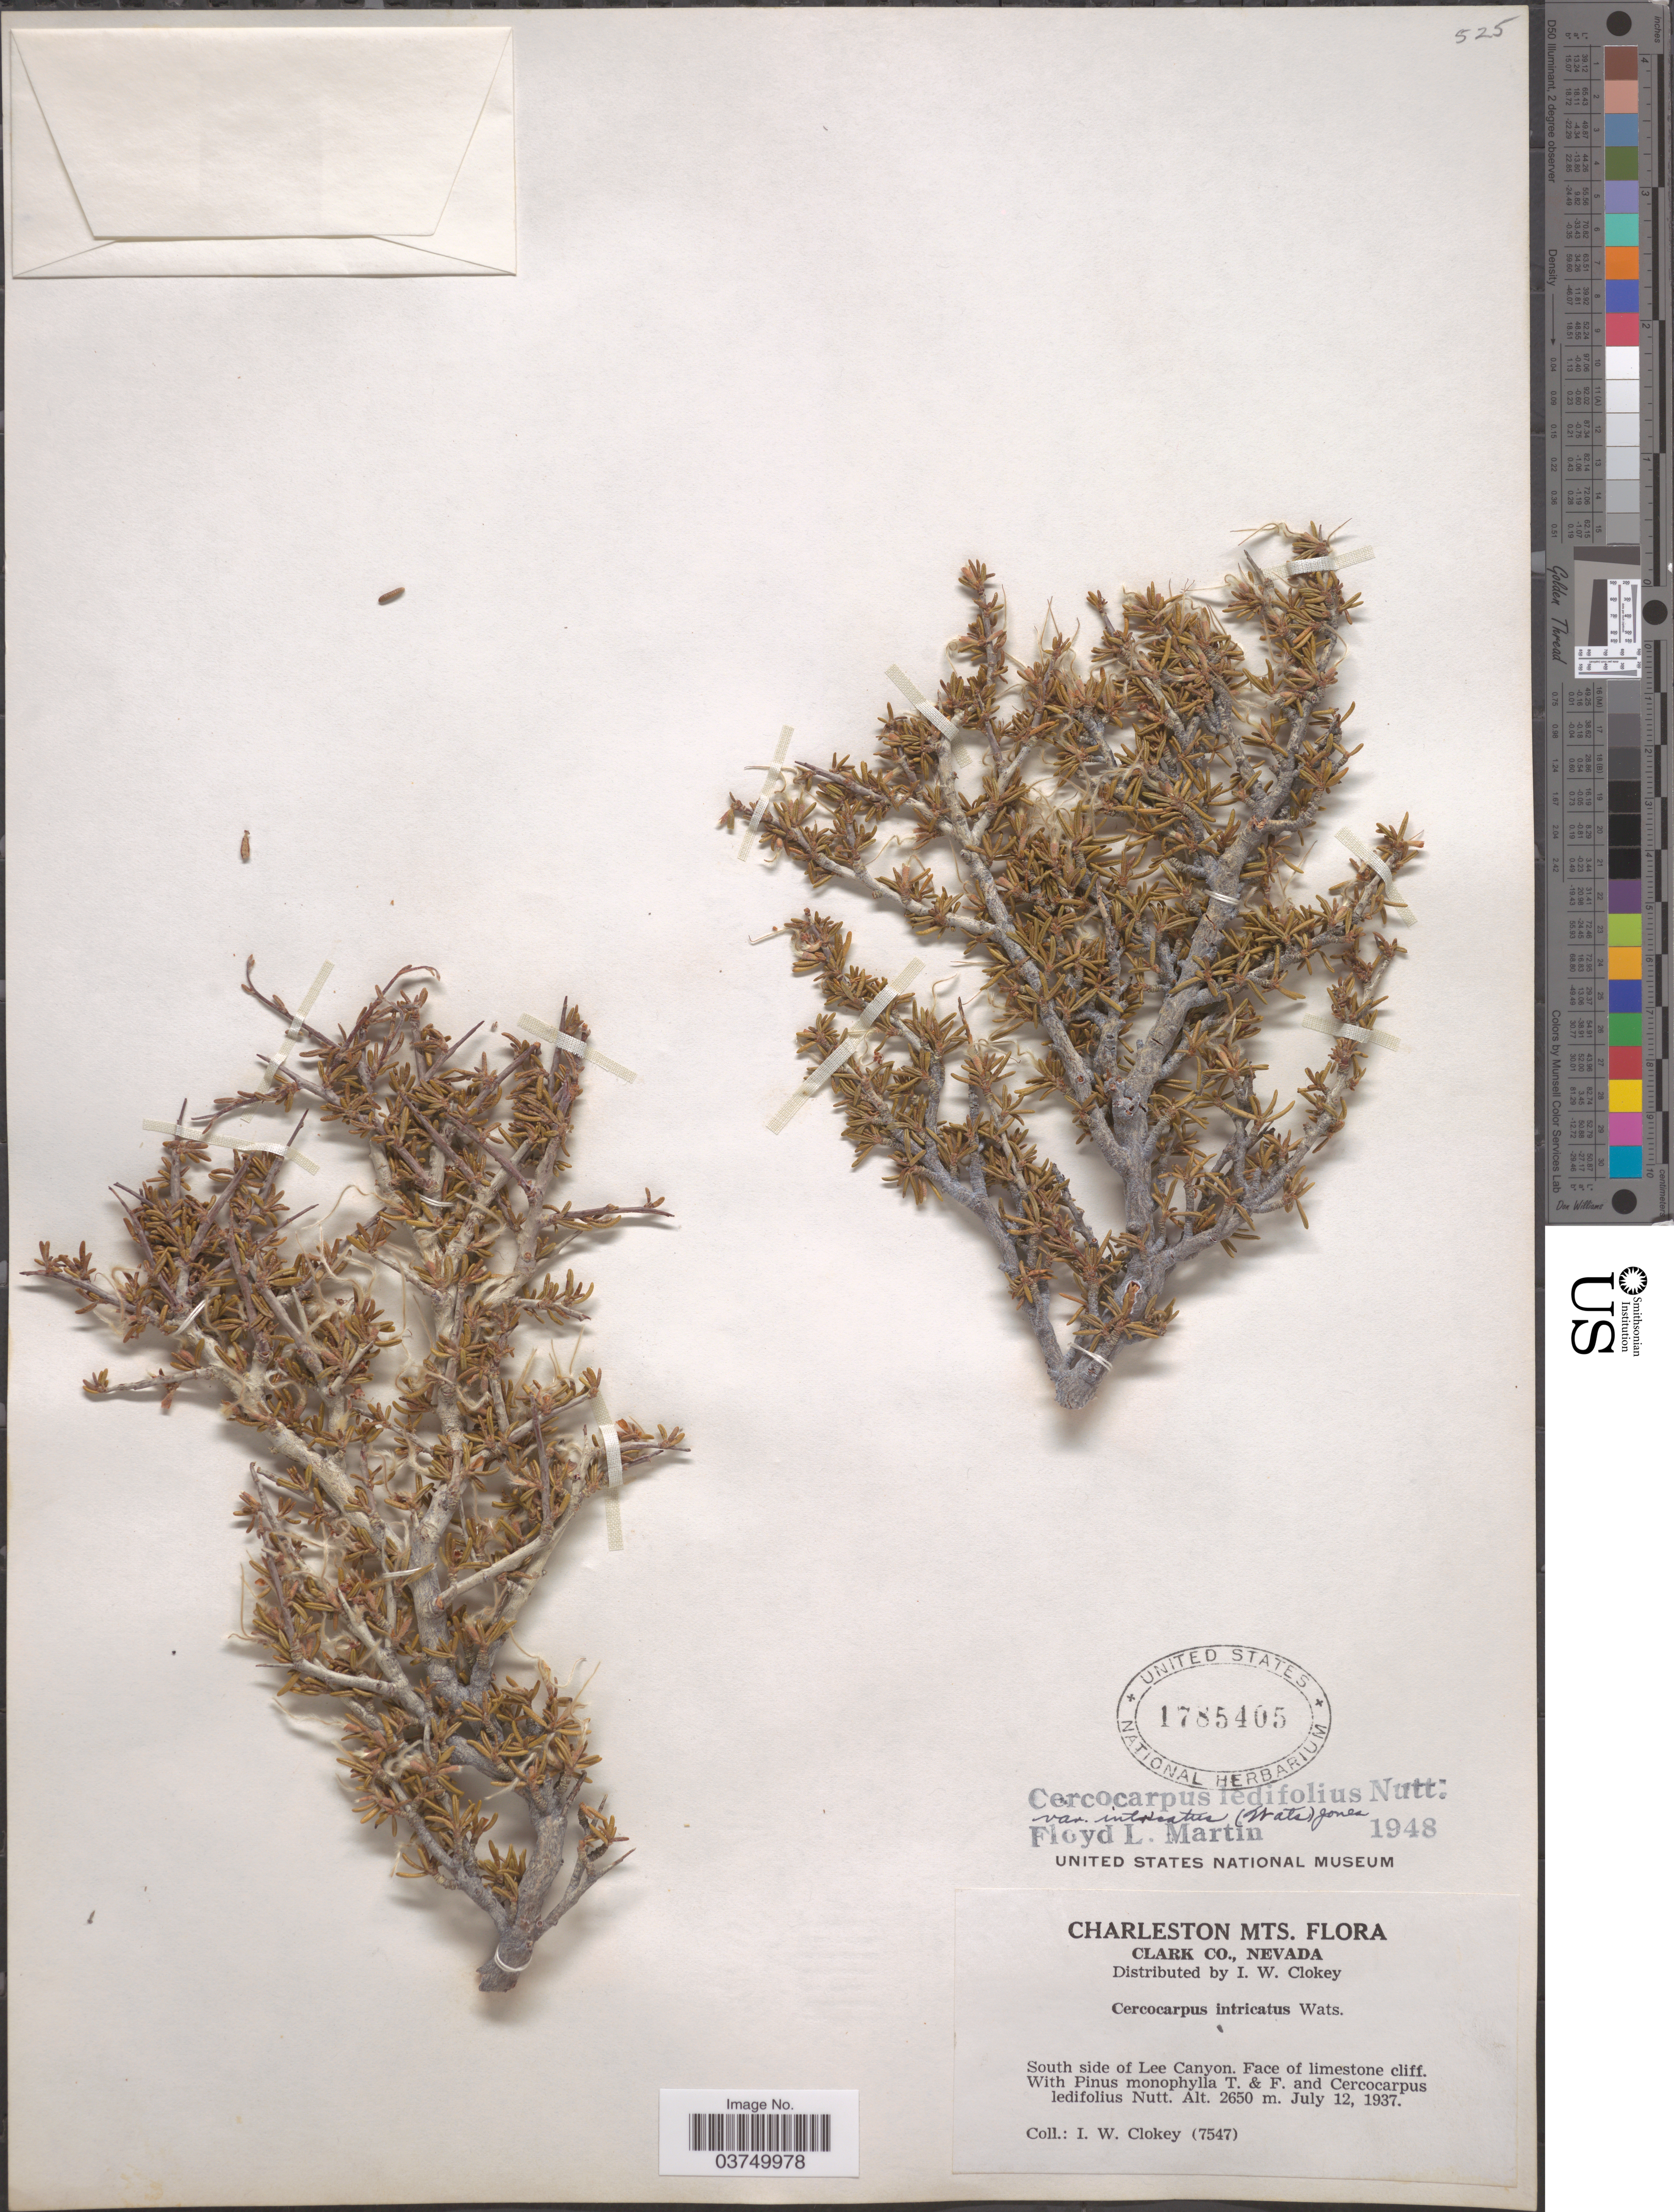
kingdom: Plantae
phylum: Tracheophyta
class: Magnoliopsida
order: Rosales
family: Rosaceae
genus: Cercocarpus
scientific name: Cercocarpus ledifolius var. intricatus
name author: Nutt.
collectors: I. W. Clokey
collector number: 7547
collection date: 1937-07-12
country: United States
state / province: Nevada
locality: Charleston Mts. Clark Co. South side of Lee Canyon. Face of limestone cliff.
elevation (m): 2650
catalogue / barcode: US 1785405